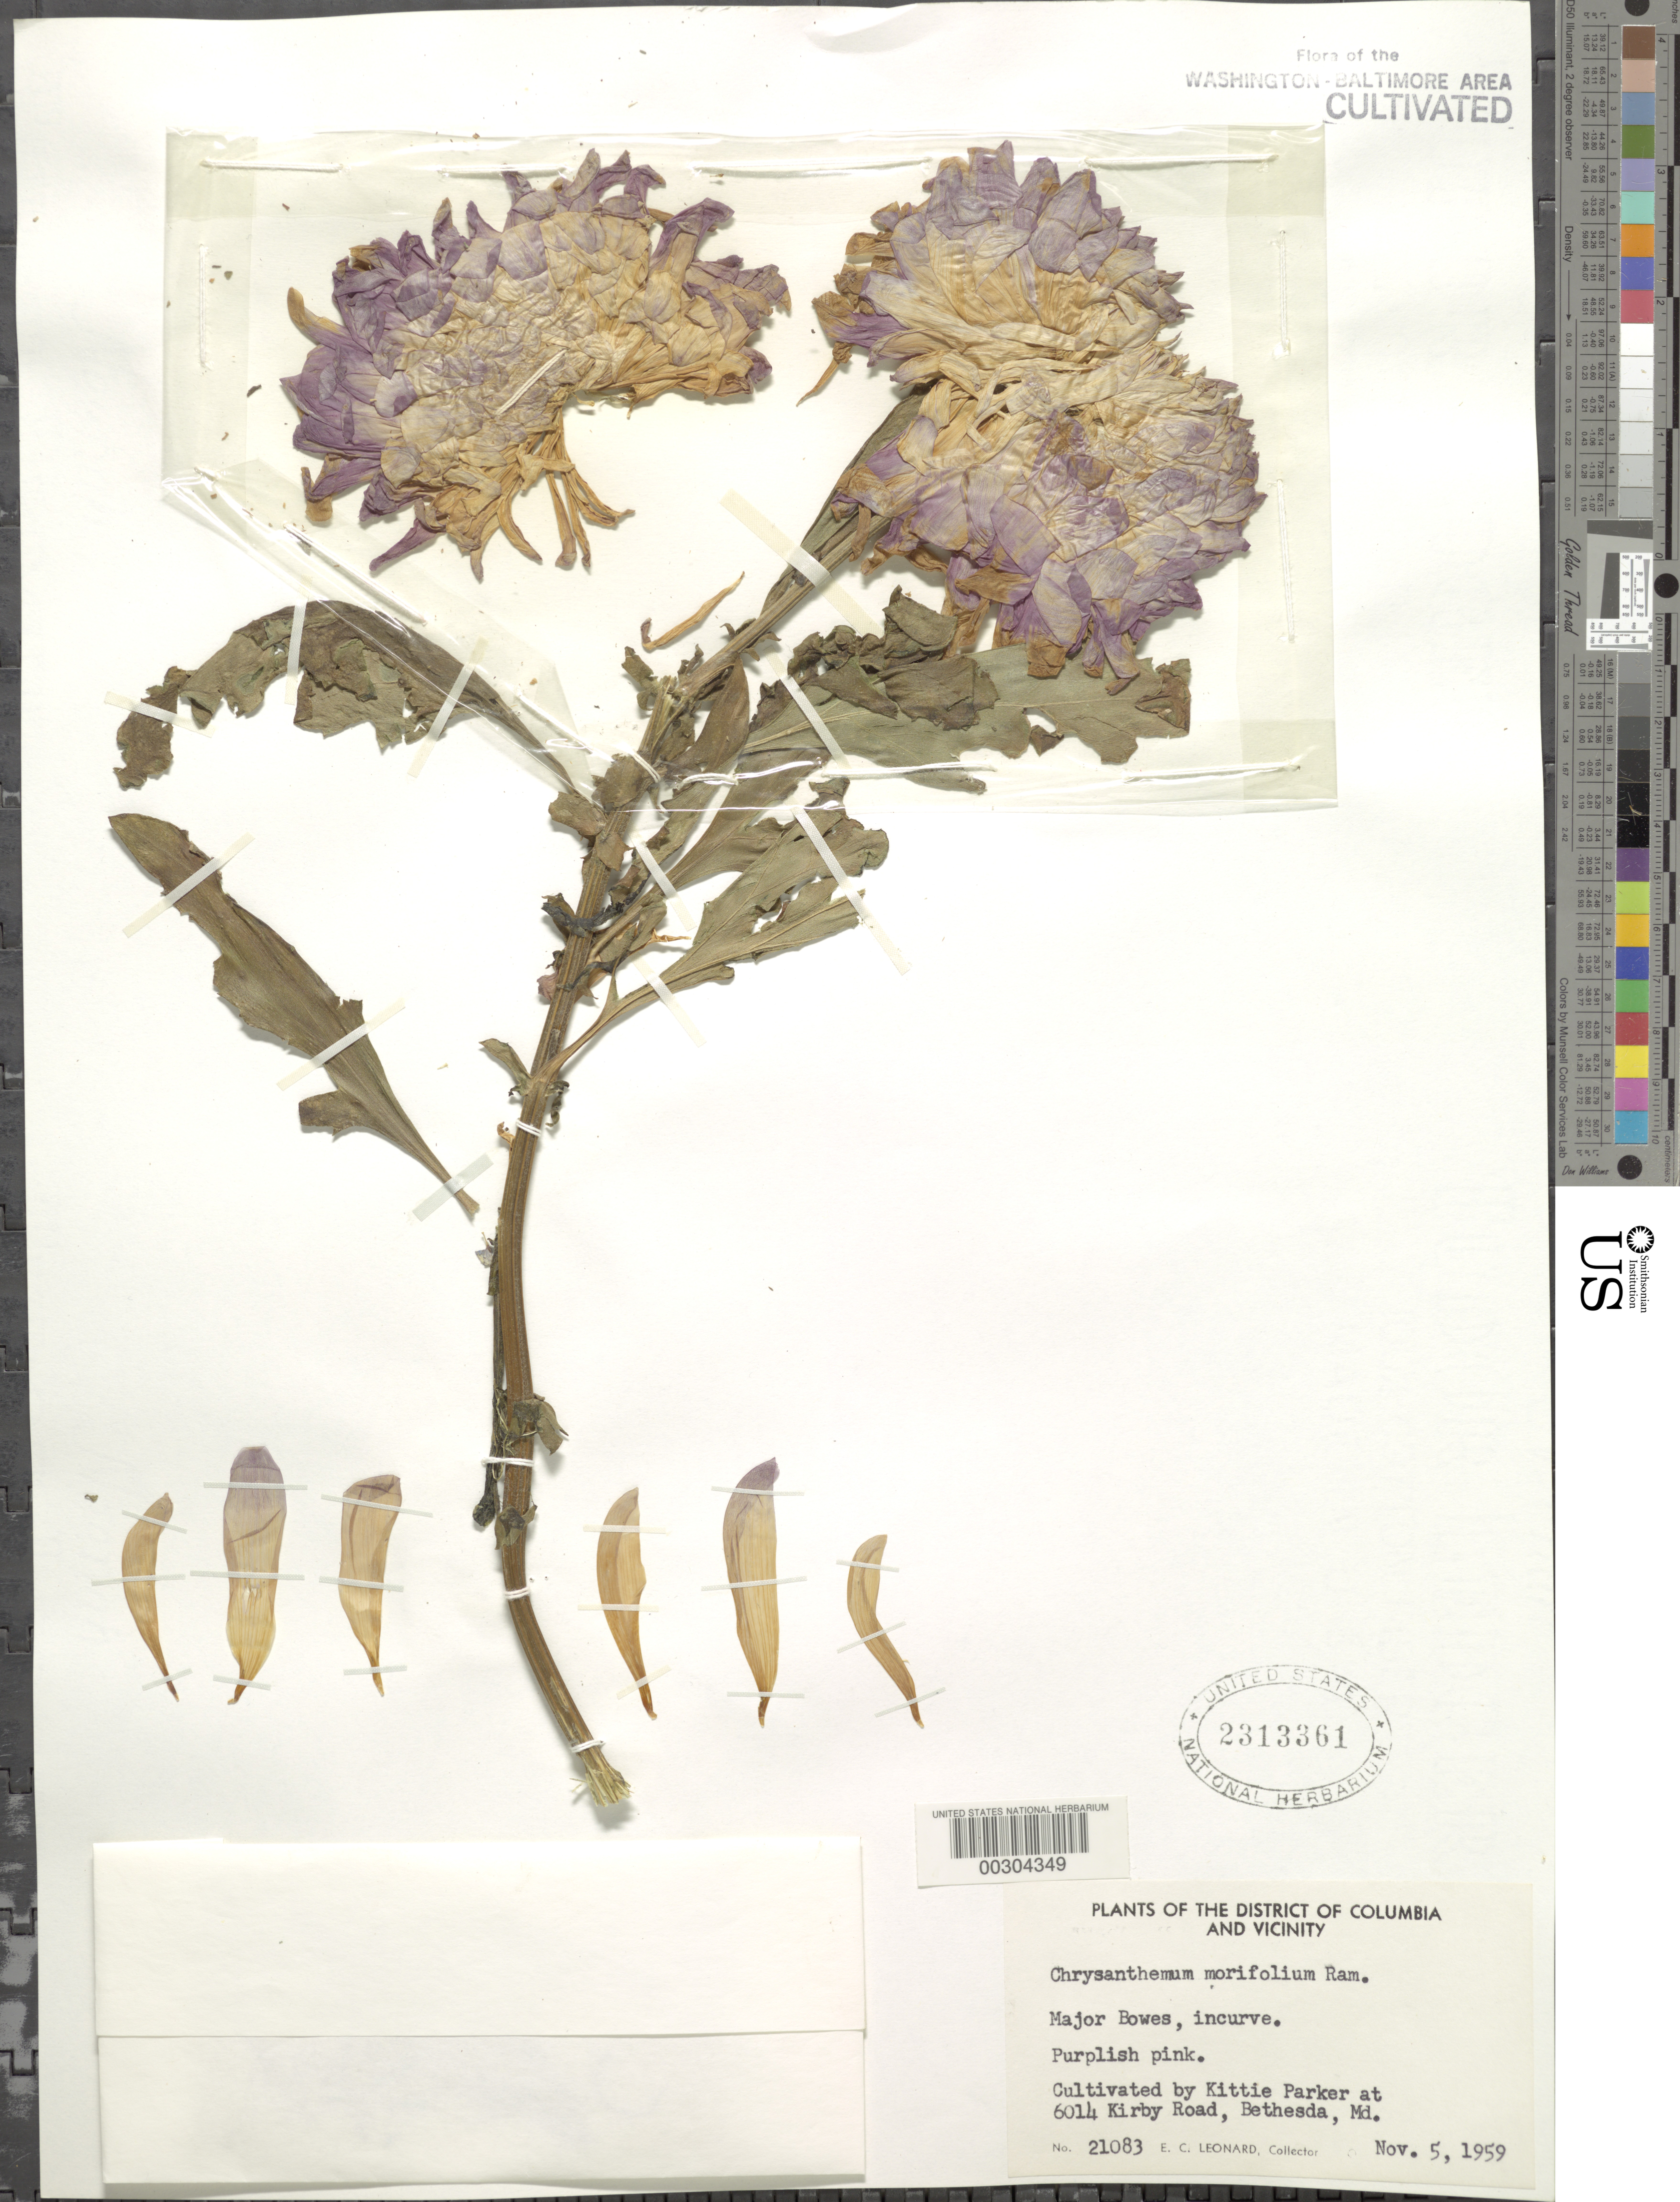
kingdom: Plantae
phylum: Tracheophyta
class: Magnoliopsida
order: Asterales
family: Asteraceae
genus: Chrysanthemum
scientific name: Chrysanthemum morifolium 'Major Bowes'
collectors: E. C. Leonard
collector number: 21083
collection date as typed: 05 Nov 1959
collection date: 1959-11-05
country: United States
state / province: Maryland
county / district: Montgomery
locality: Bethesda, 6014 Kirby Rd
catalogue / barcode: US 2313361